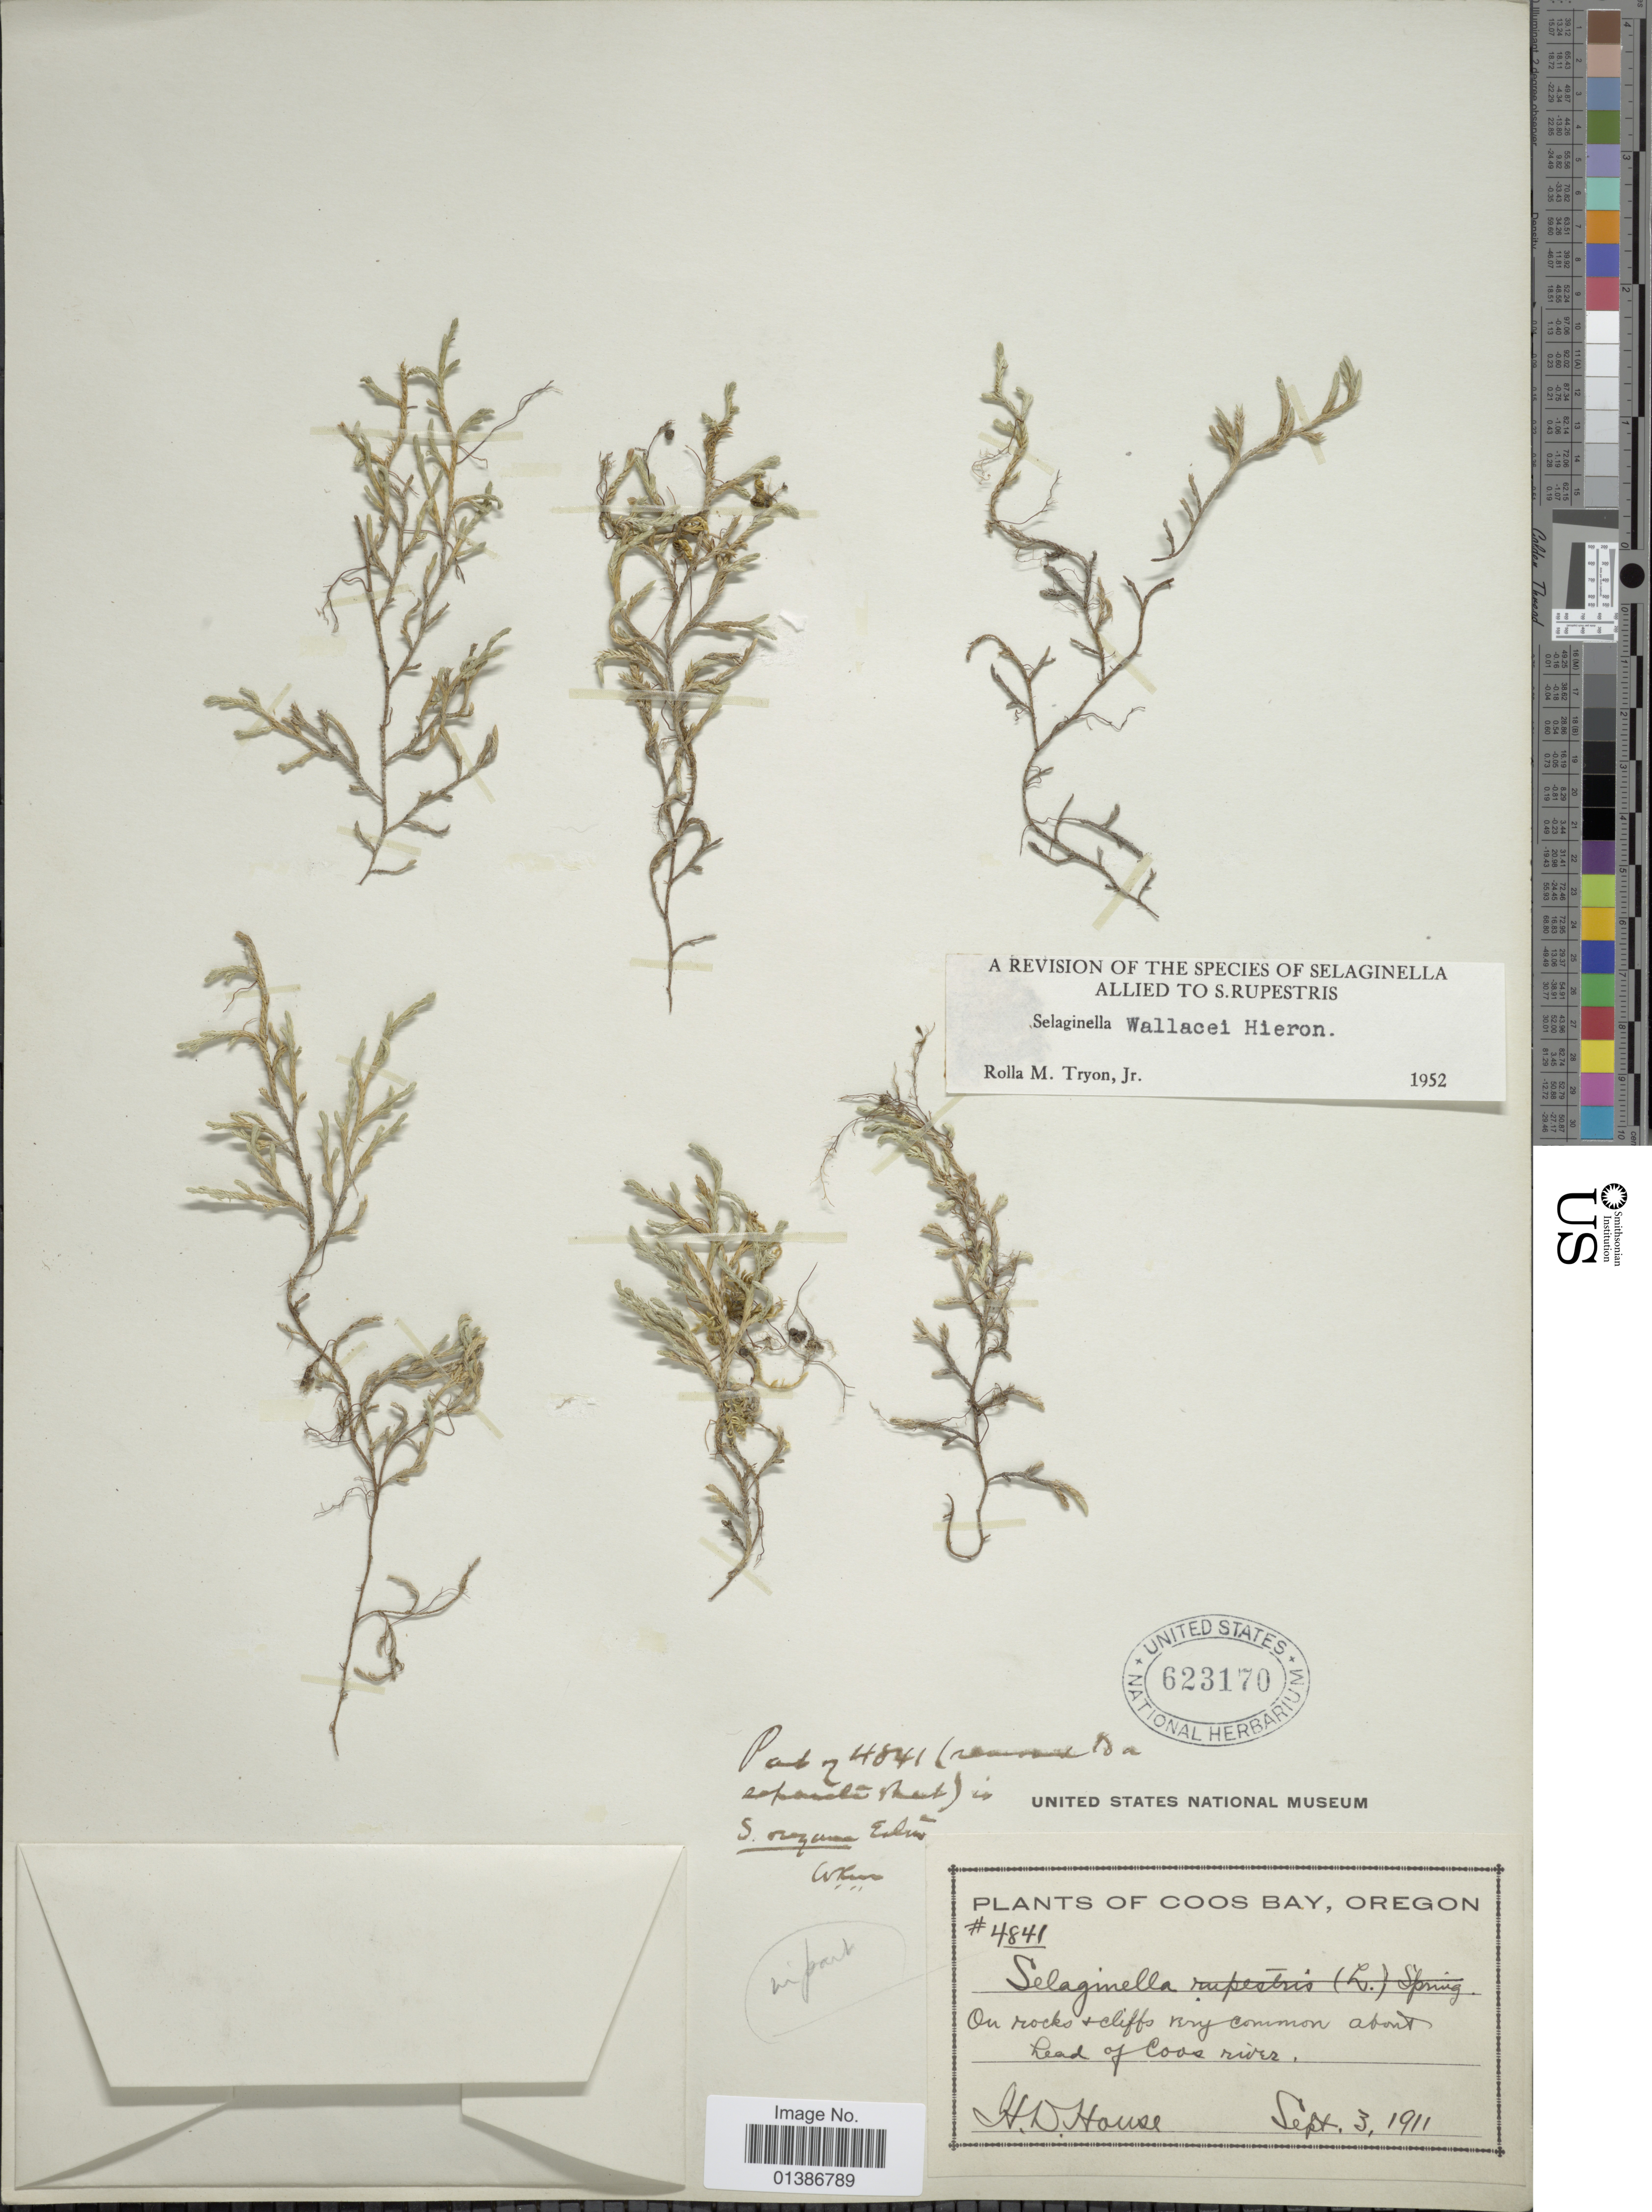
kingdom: Plantae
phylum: Tracheophyta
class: Lycopodiopsida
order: Selaginellales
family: Selaginellaceae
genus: Selaginella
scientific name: Selaginella wallacei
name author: Hieron.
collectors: H. D. House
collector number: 4841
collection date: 1911-09-03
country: United States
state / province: Oregon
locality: Coos Bay. On rocks & cliffs very common about head of Coos river.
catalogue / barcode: US 623170